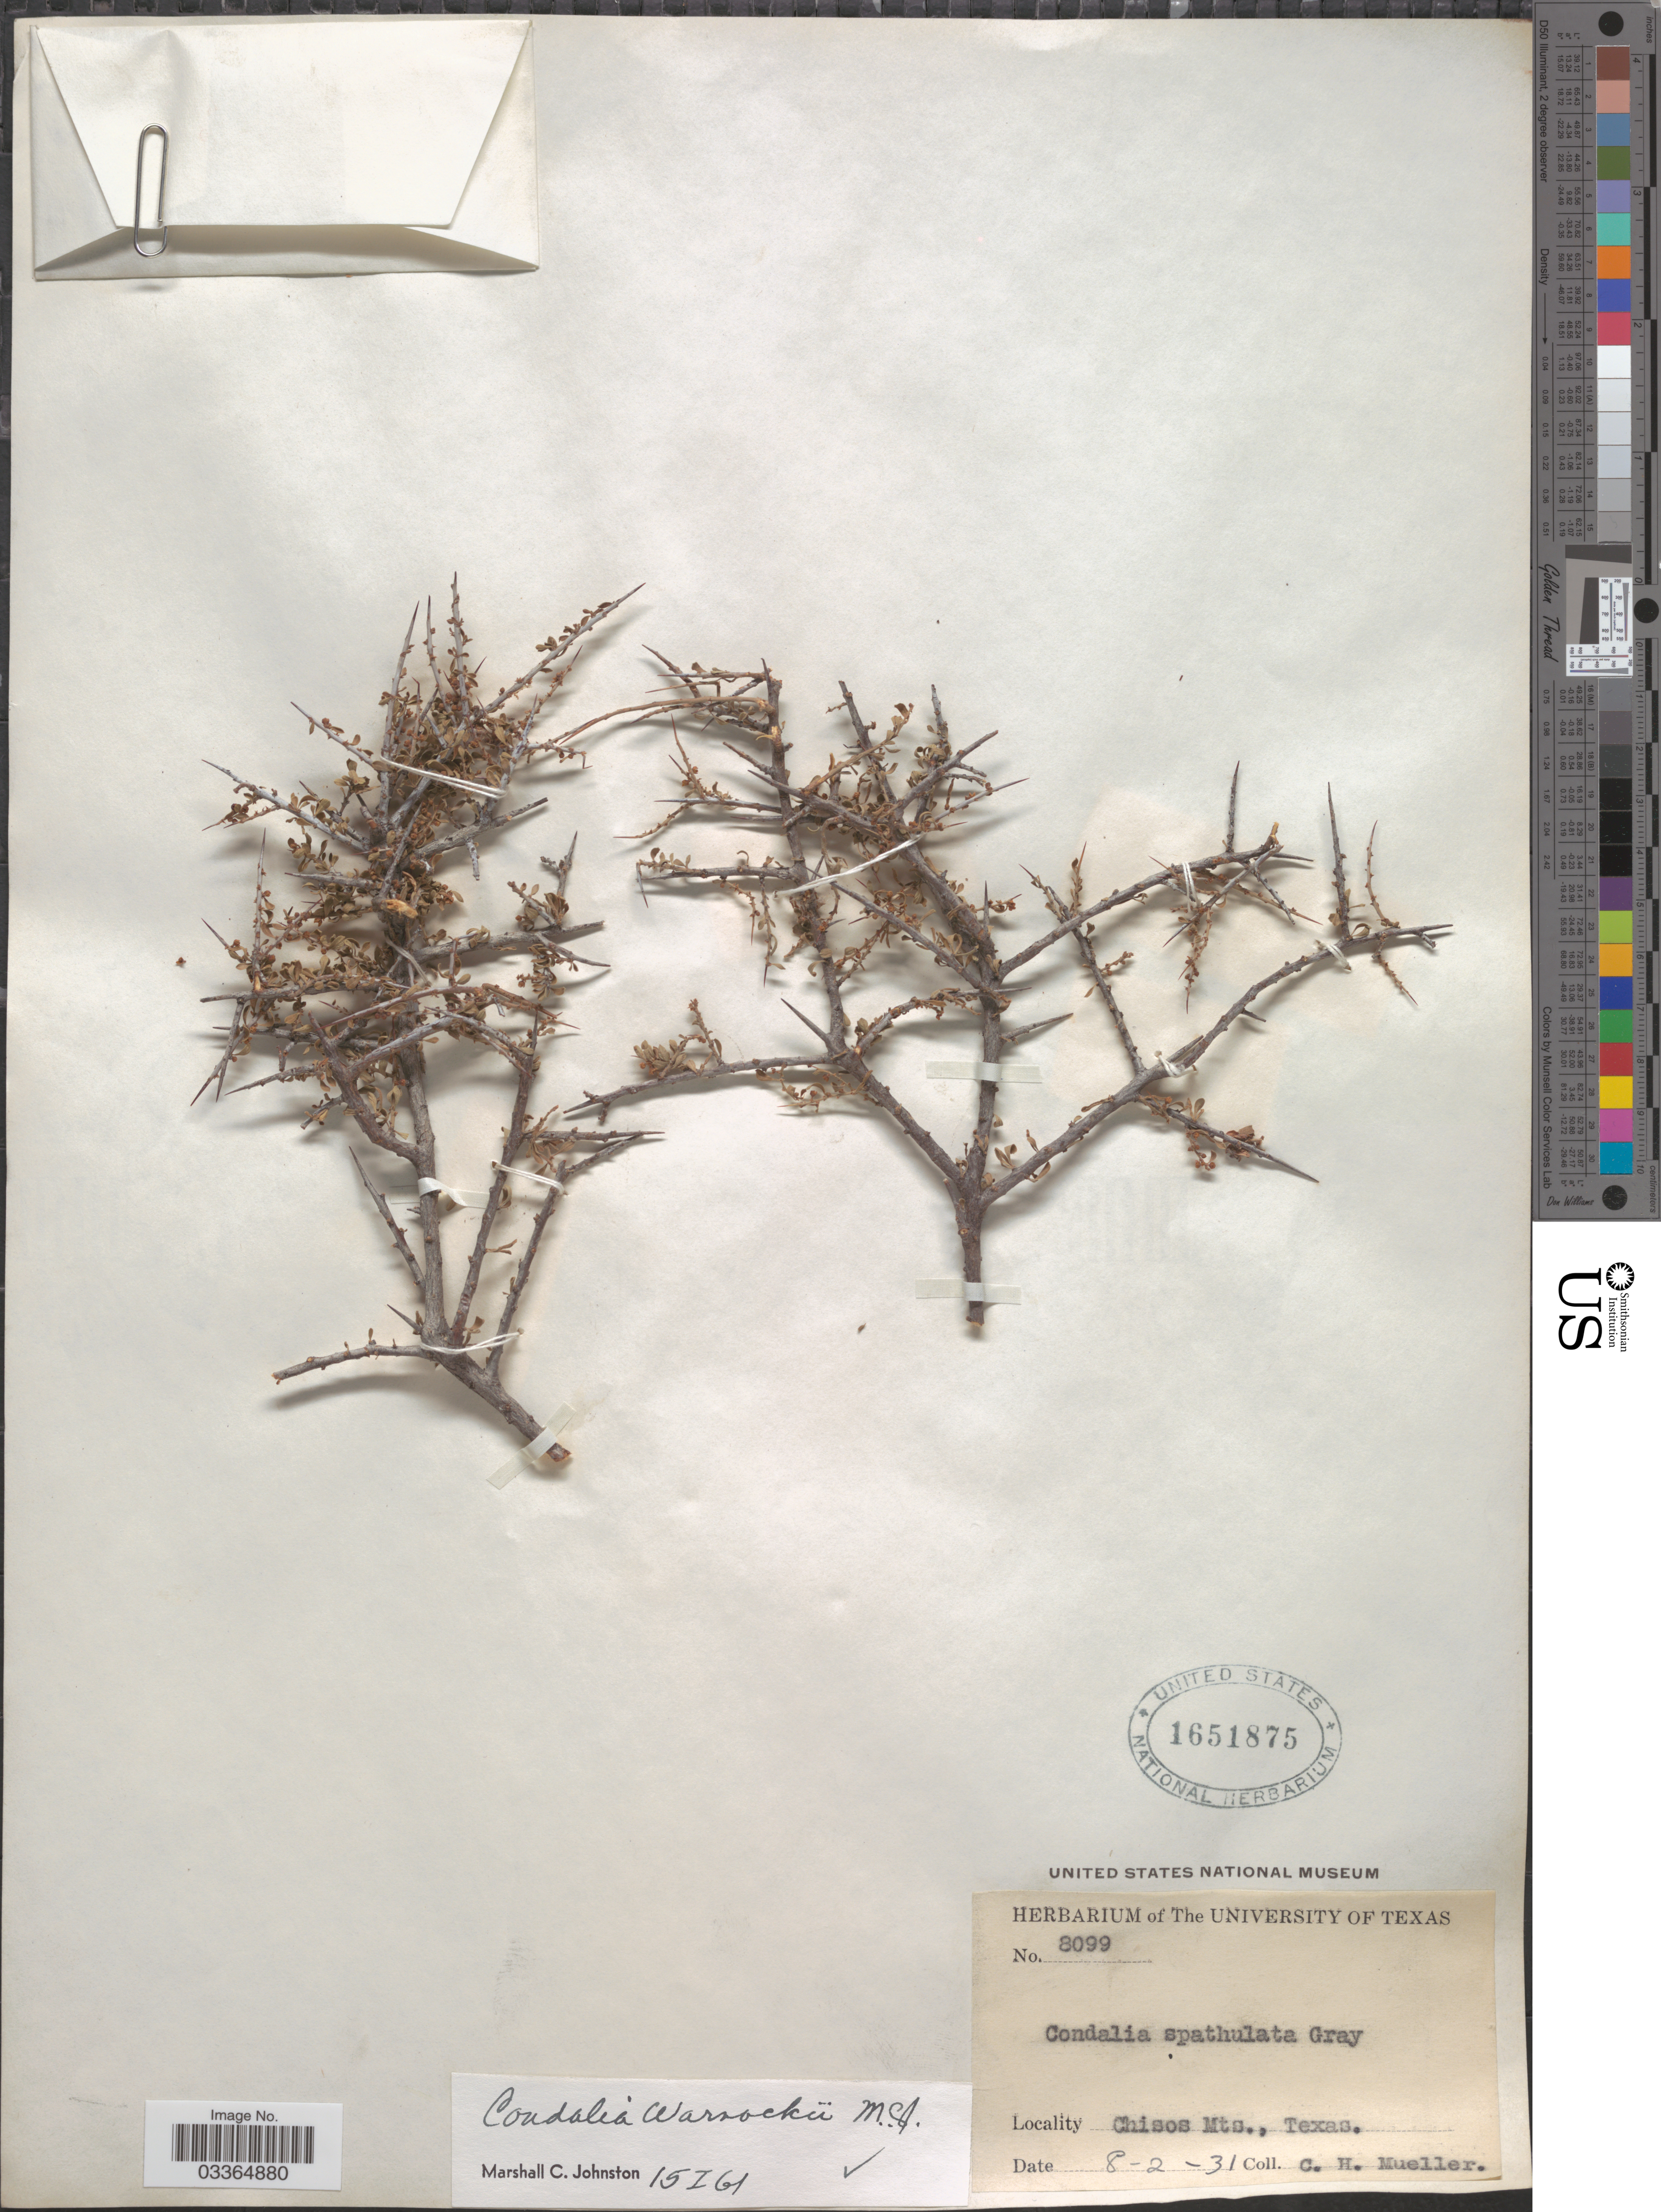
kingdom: Plantae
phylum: Tracheophyta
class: Magnoliopsida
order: Rosales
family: Rhamnaceae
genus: Condalia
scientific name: Condalia warnockii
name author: M.C. Johnst.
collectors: C. H. Mueller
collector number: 8099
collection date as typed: Transcribed d/m/y: 2/8/31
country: United States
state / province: Texas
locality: Chisos Mts.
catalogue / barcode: US 1651875